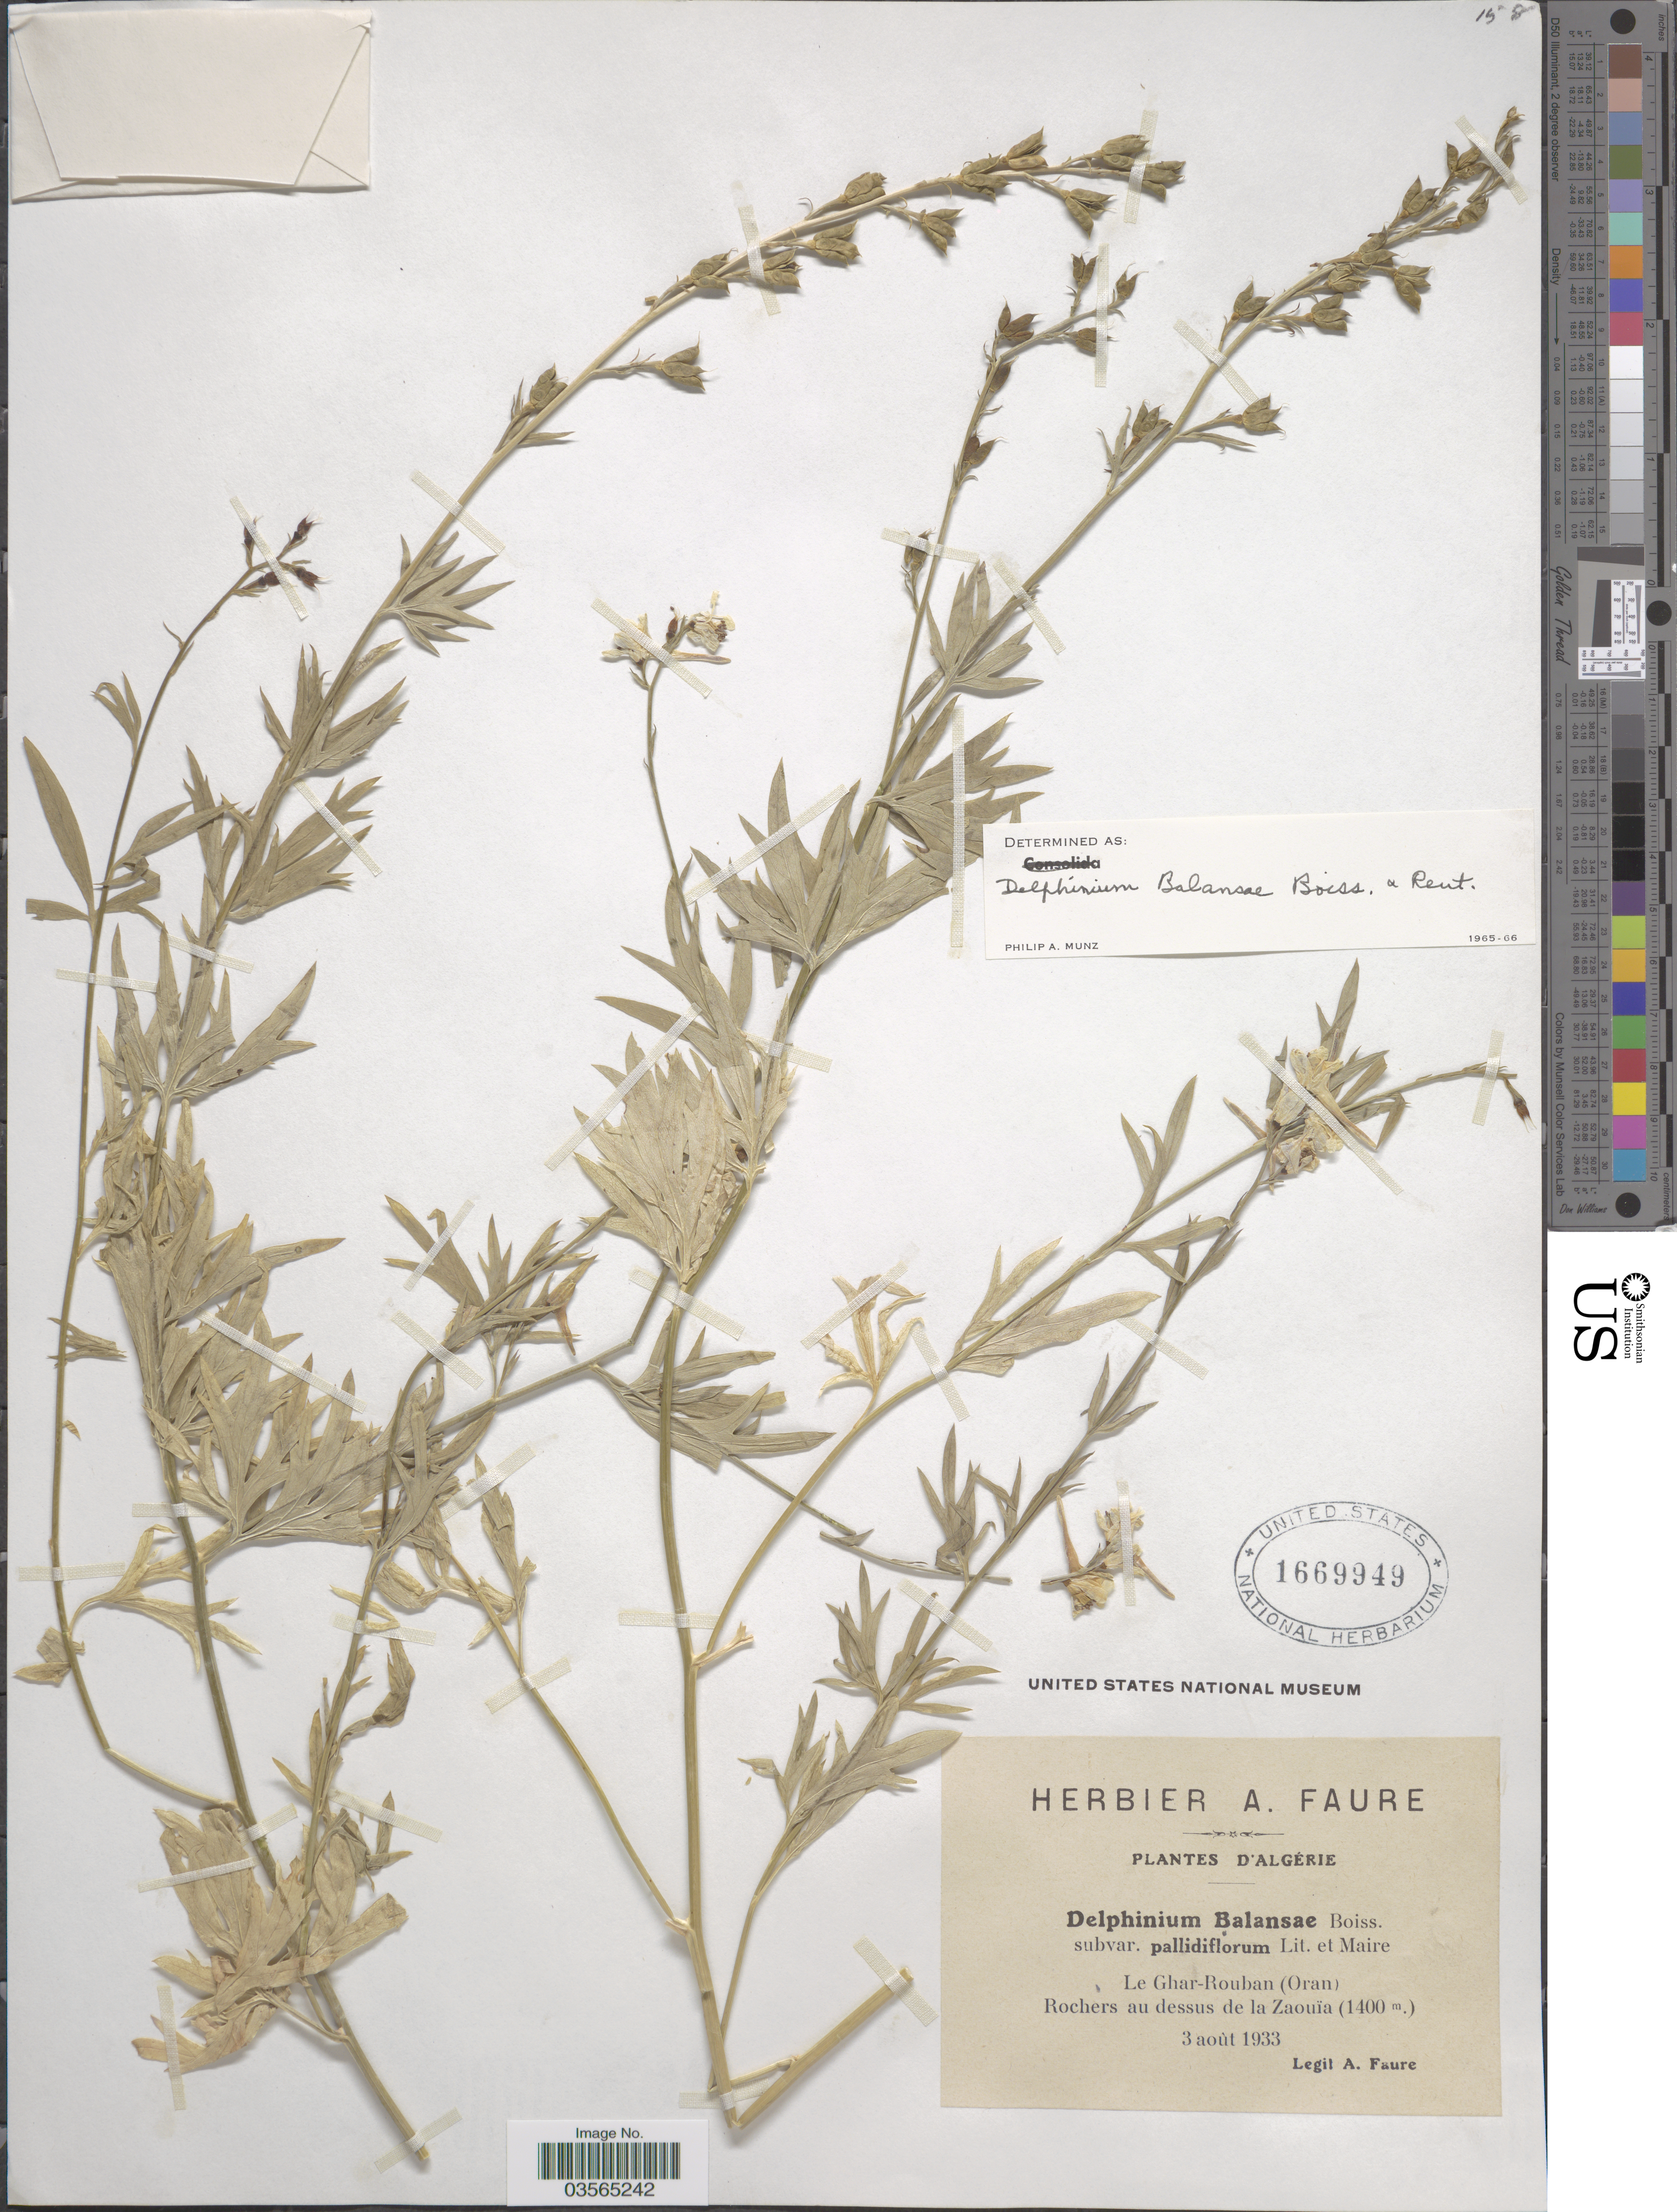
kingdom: Plantae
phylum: Tracheophyta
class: Magnoliopsida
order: Ranunculales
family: Ranunculaceae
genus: Delphinium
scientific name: Delphinium balansae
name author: Boiss. & Reut.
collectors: A. Faure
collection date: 1933-08-03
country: Algeria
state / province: Oran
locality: La Ghar-Rouban. Rochers au dessus de la Zaouïa.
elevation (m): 1400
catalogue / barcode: US 1669949